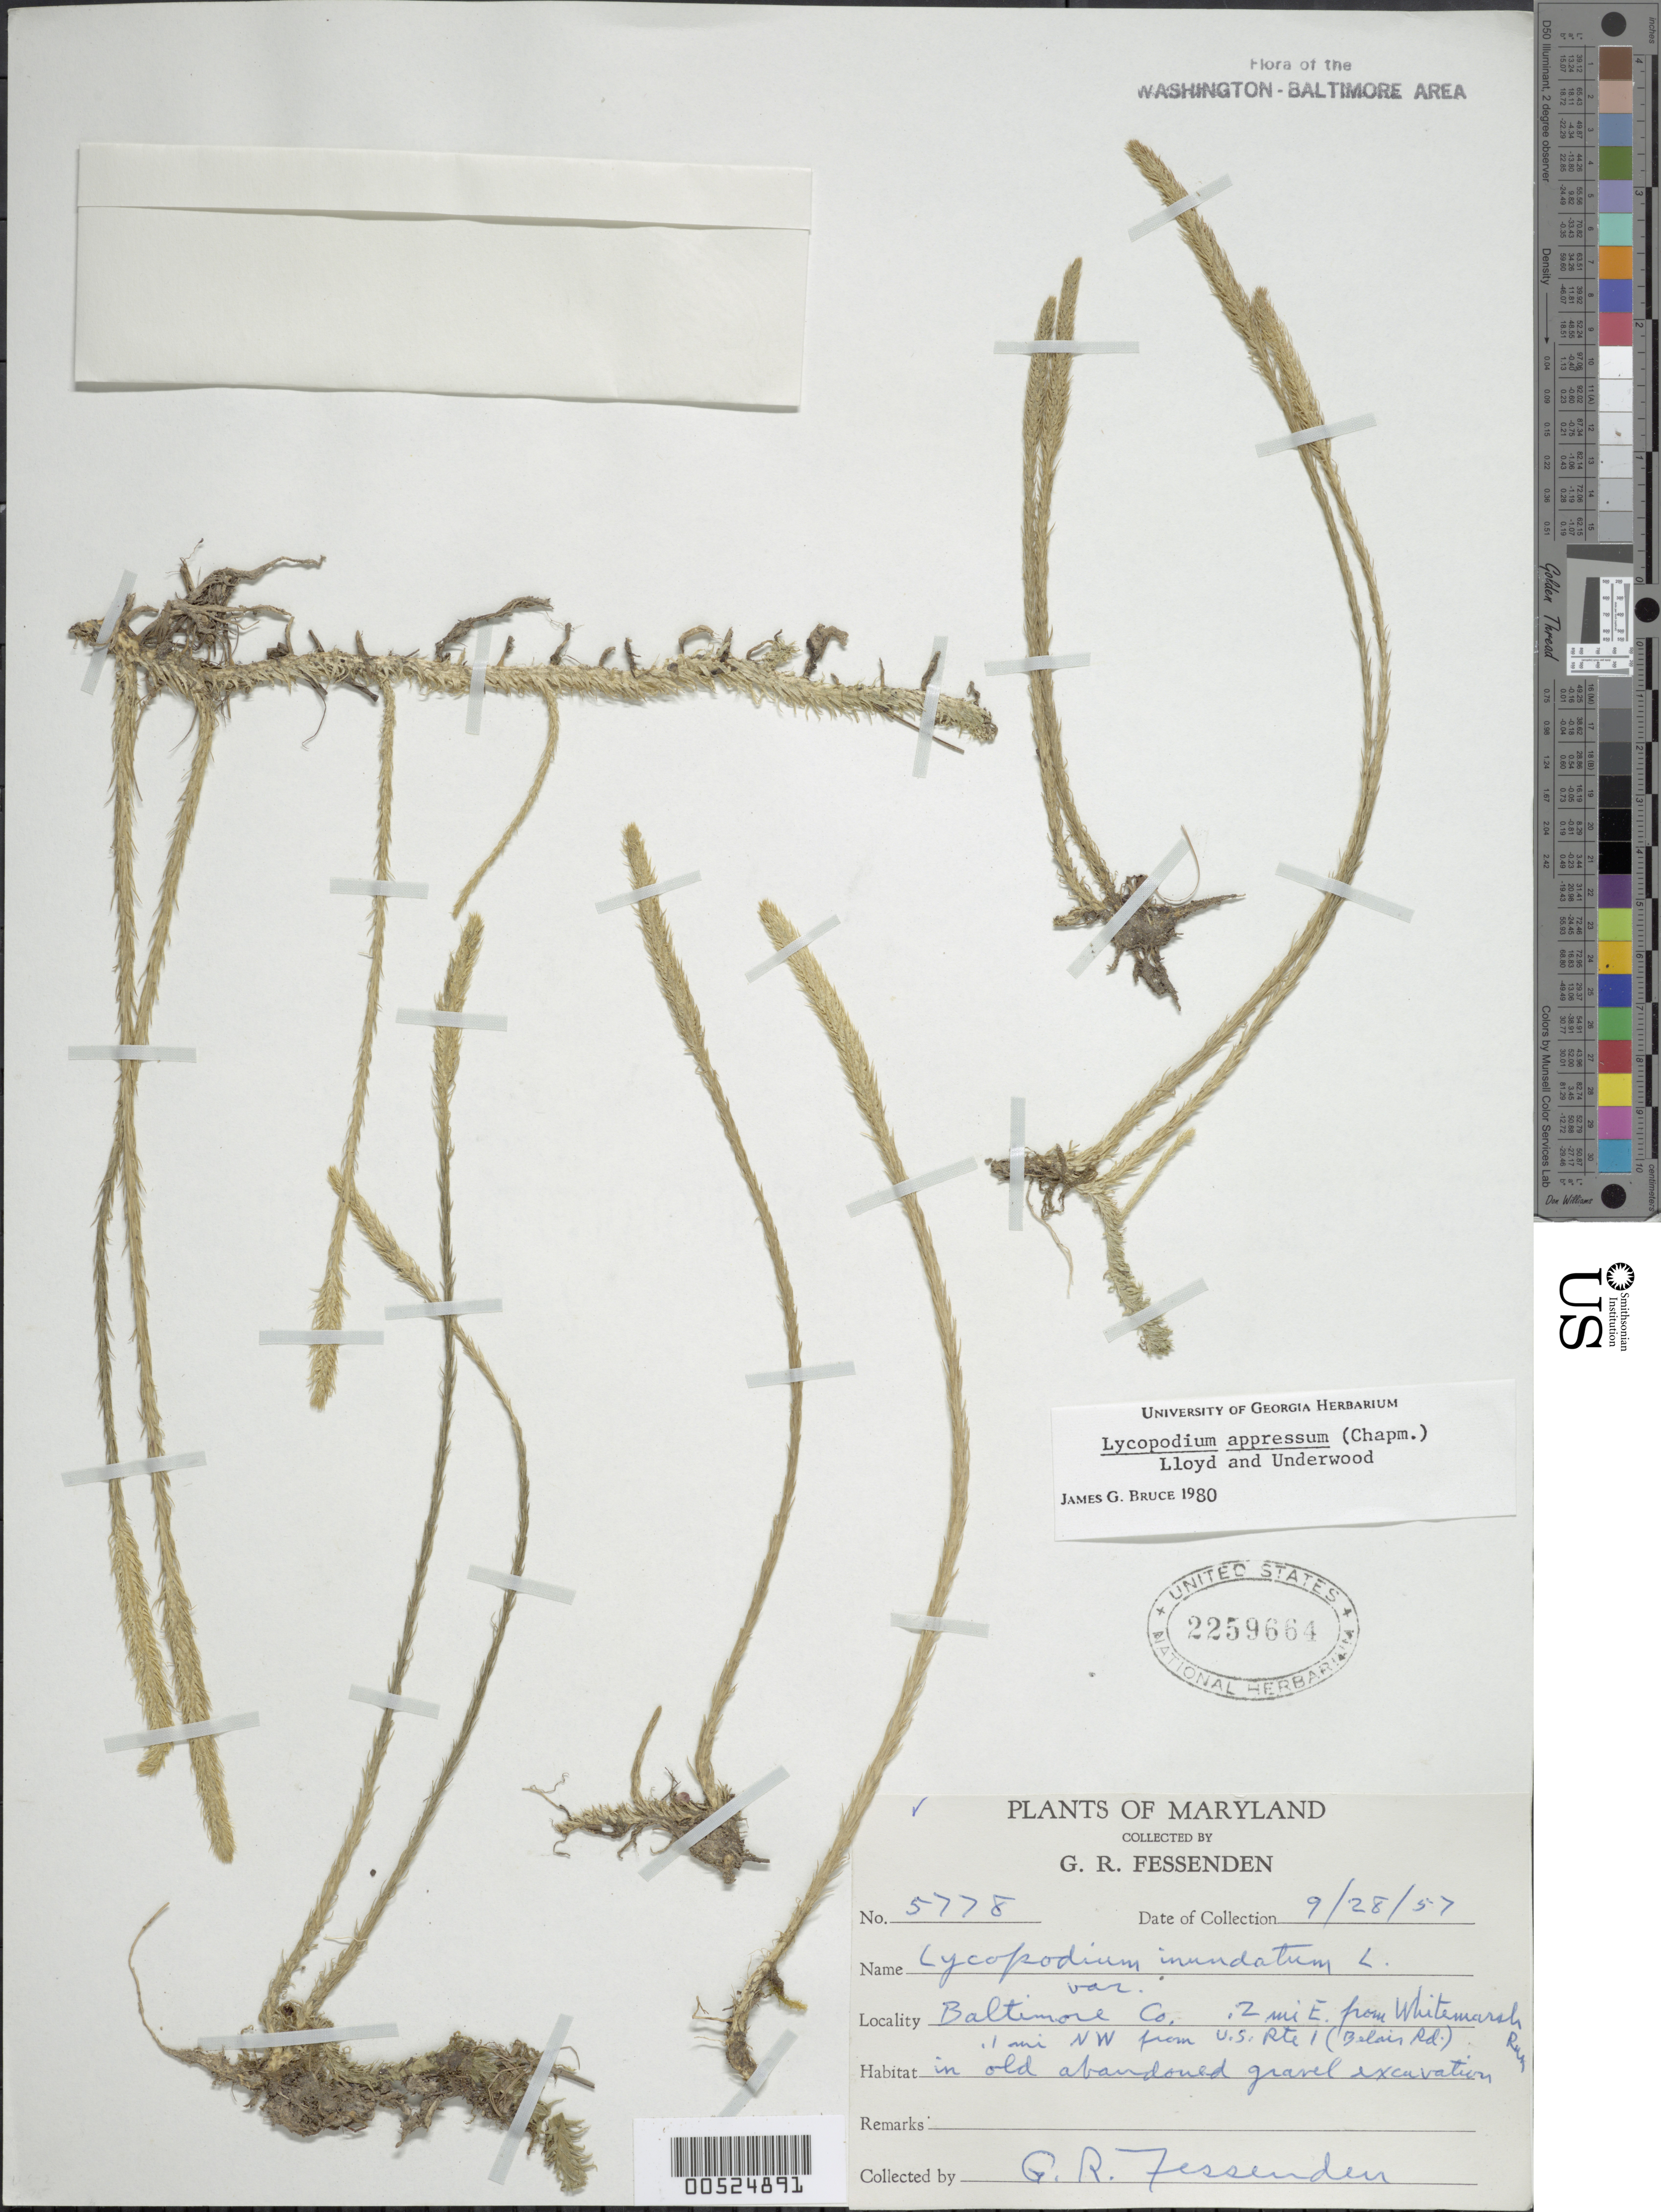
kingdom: Plantae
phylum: Tracheophyta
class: Lycopodiopsida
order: Lycopodiales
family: Lycopodiaceae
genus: Lycopodiella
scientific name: Lycopodiella appressa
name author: (Chapm.) Cranfill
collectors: G. Fessenden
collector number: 5778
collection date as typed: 28 Sep 1957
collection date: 1957-09-28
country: United States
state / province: Maryland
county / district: Baltimore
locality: Whitemarsh Run, 0.2 mi. E of, 0.1 mi. NW from US Rt. 1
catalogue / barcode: US 2259664